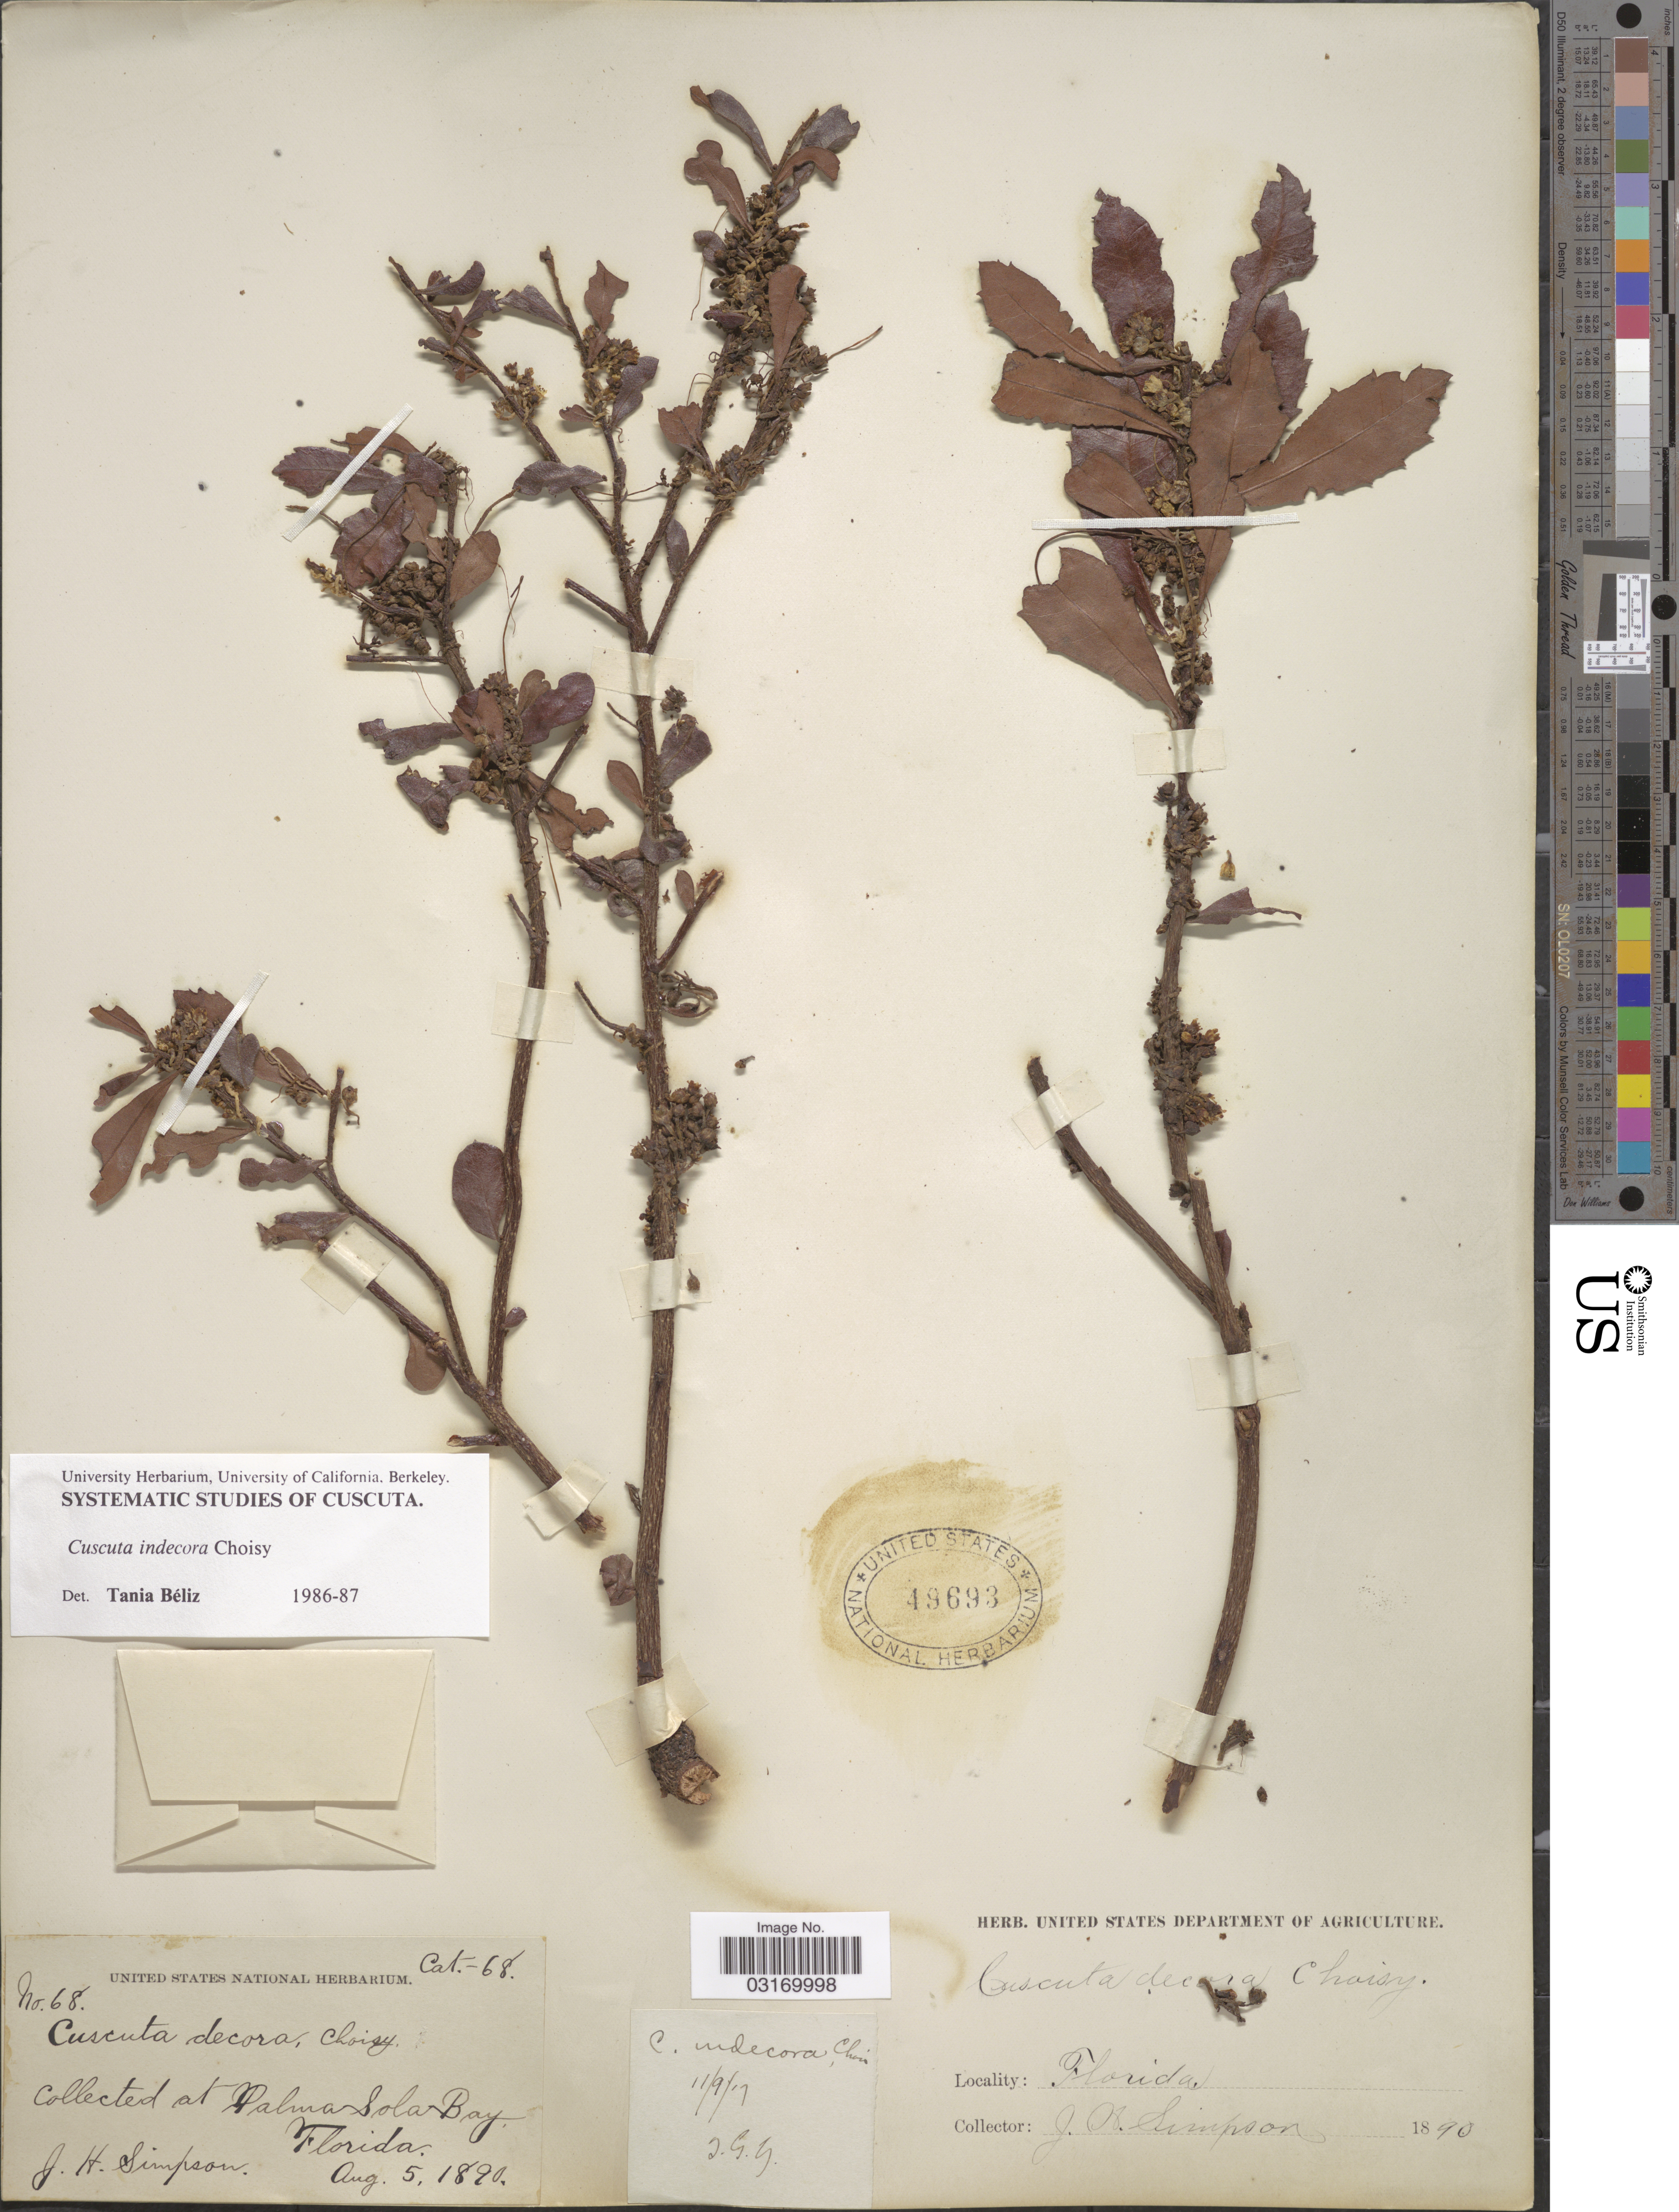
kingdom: Plantae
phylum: Tracheophyta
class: Magnoliopsida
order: Solanales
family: Convolvulaceae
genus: Cuscuta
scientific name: Cuscuta indecora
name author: Choisy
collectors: J. H. Simpson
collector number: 68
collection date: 1890-08-05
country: United States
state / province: Florida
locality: Palma Sola Bay.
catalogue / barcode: US 49693